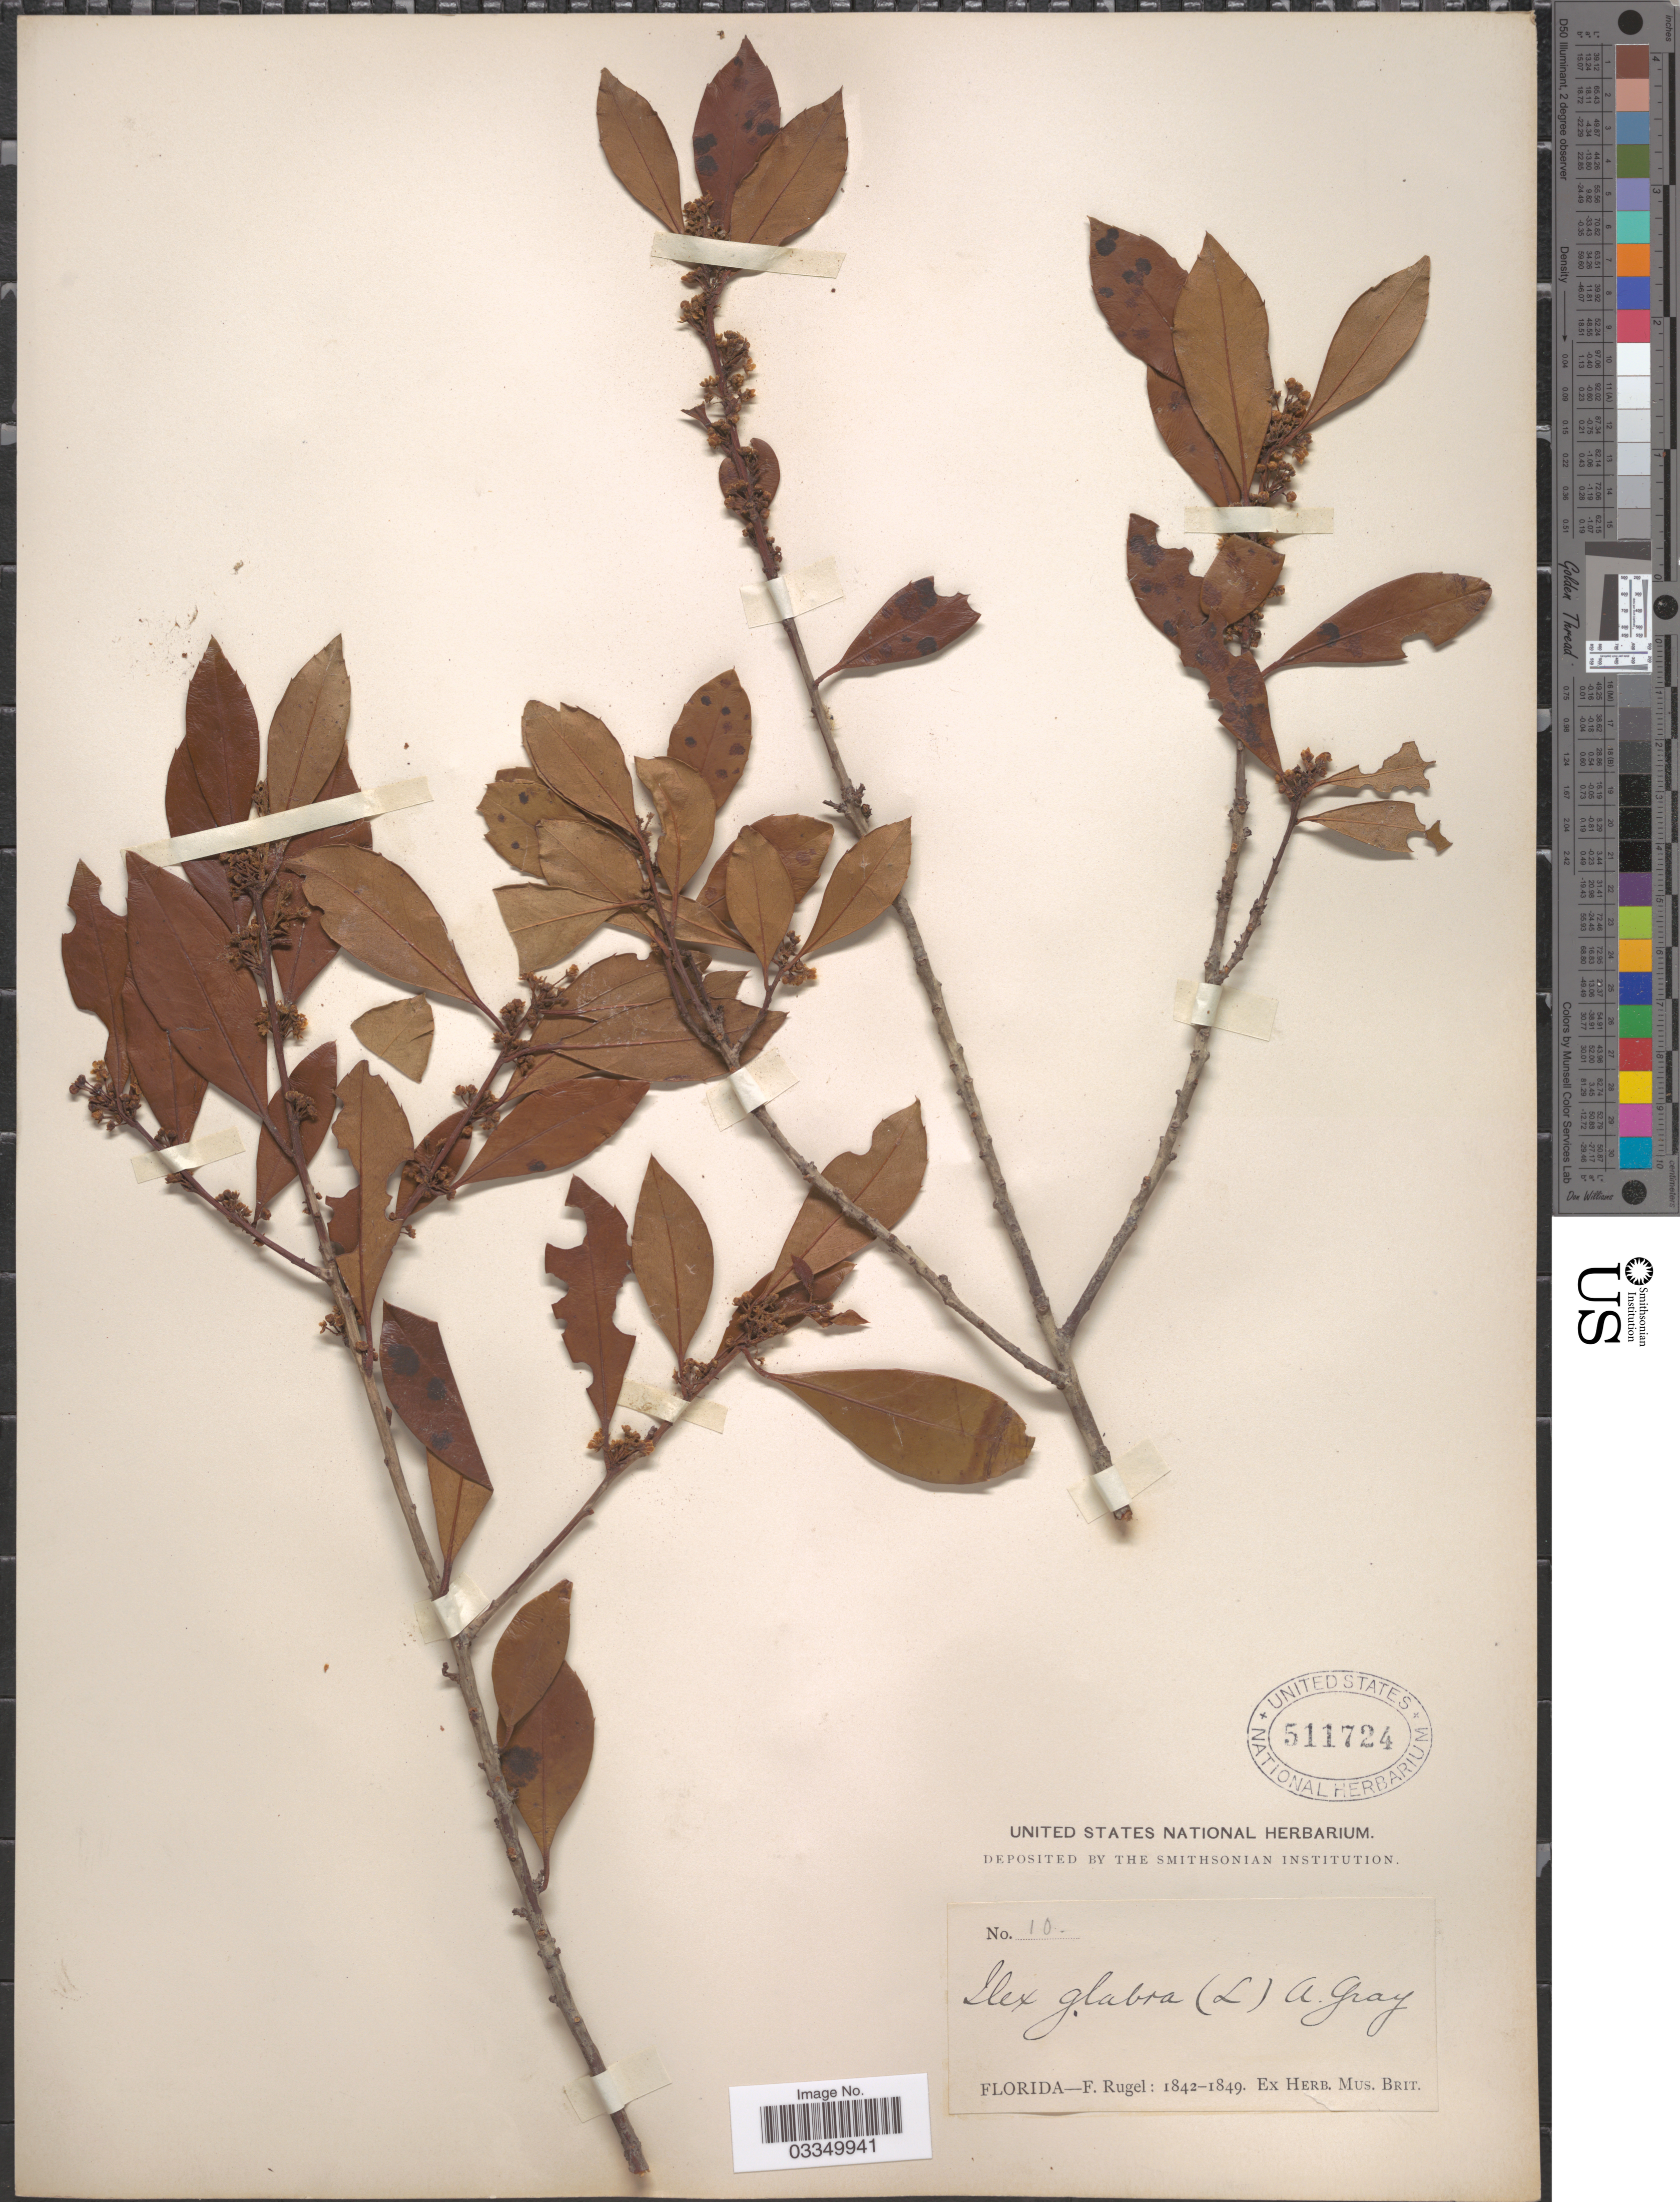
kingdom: Plantae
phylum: Tracheophyta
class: Magnoliopsida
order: Aquifoliales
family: Aquifoliaceae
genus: Ilex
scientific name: Ilex glabra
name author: (L.) A. Gray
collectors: F. Rugel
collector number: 10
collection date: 1842/1849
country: United States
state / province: Florida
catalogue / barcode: US 511724